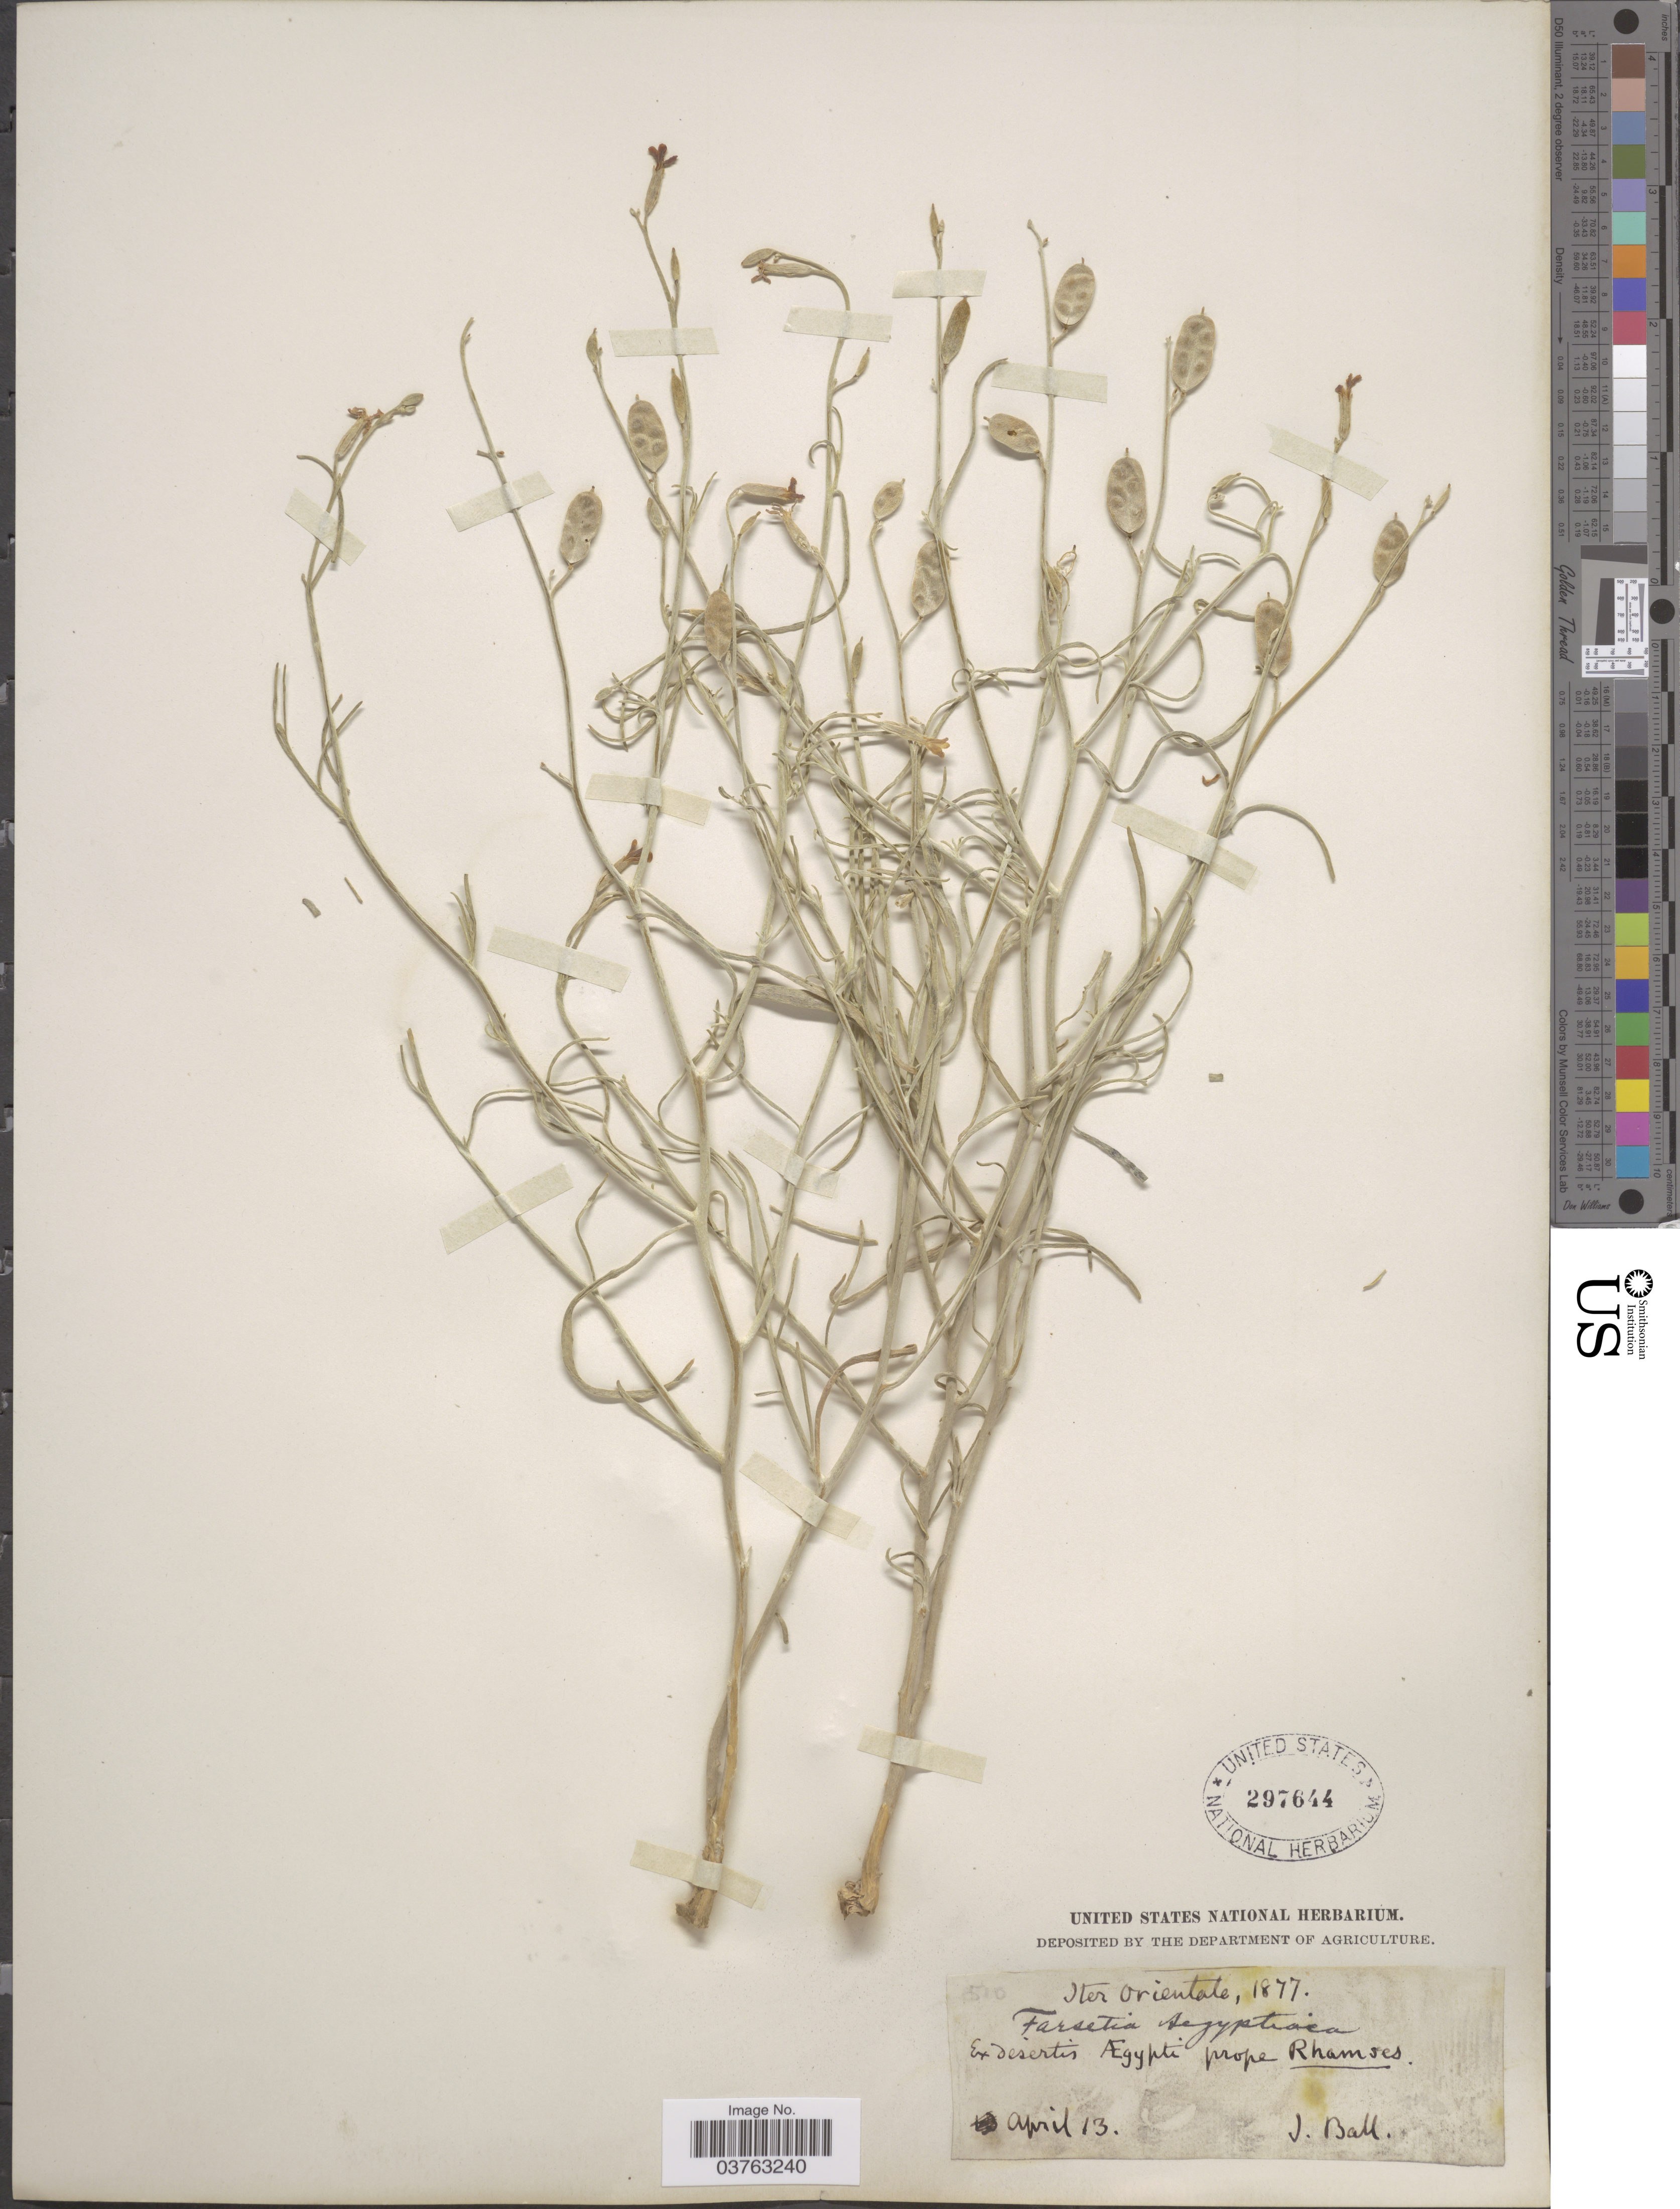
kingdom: Plantae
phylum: Tracheophyta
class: Magnoliopsida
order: Brassicales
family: Brassicaceae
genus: Farsetia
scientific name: Farsetia aegyptia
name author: Turra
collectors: J. Ball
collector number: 510*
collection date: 1877-04-13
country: Egypt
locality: Iter Orientale. Ex desertis Ægypti prope Rhamses.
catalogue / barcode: US 297644